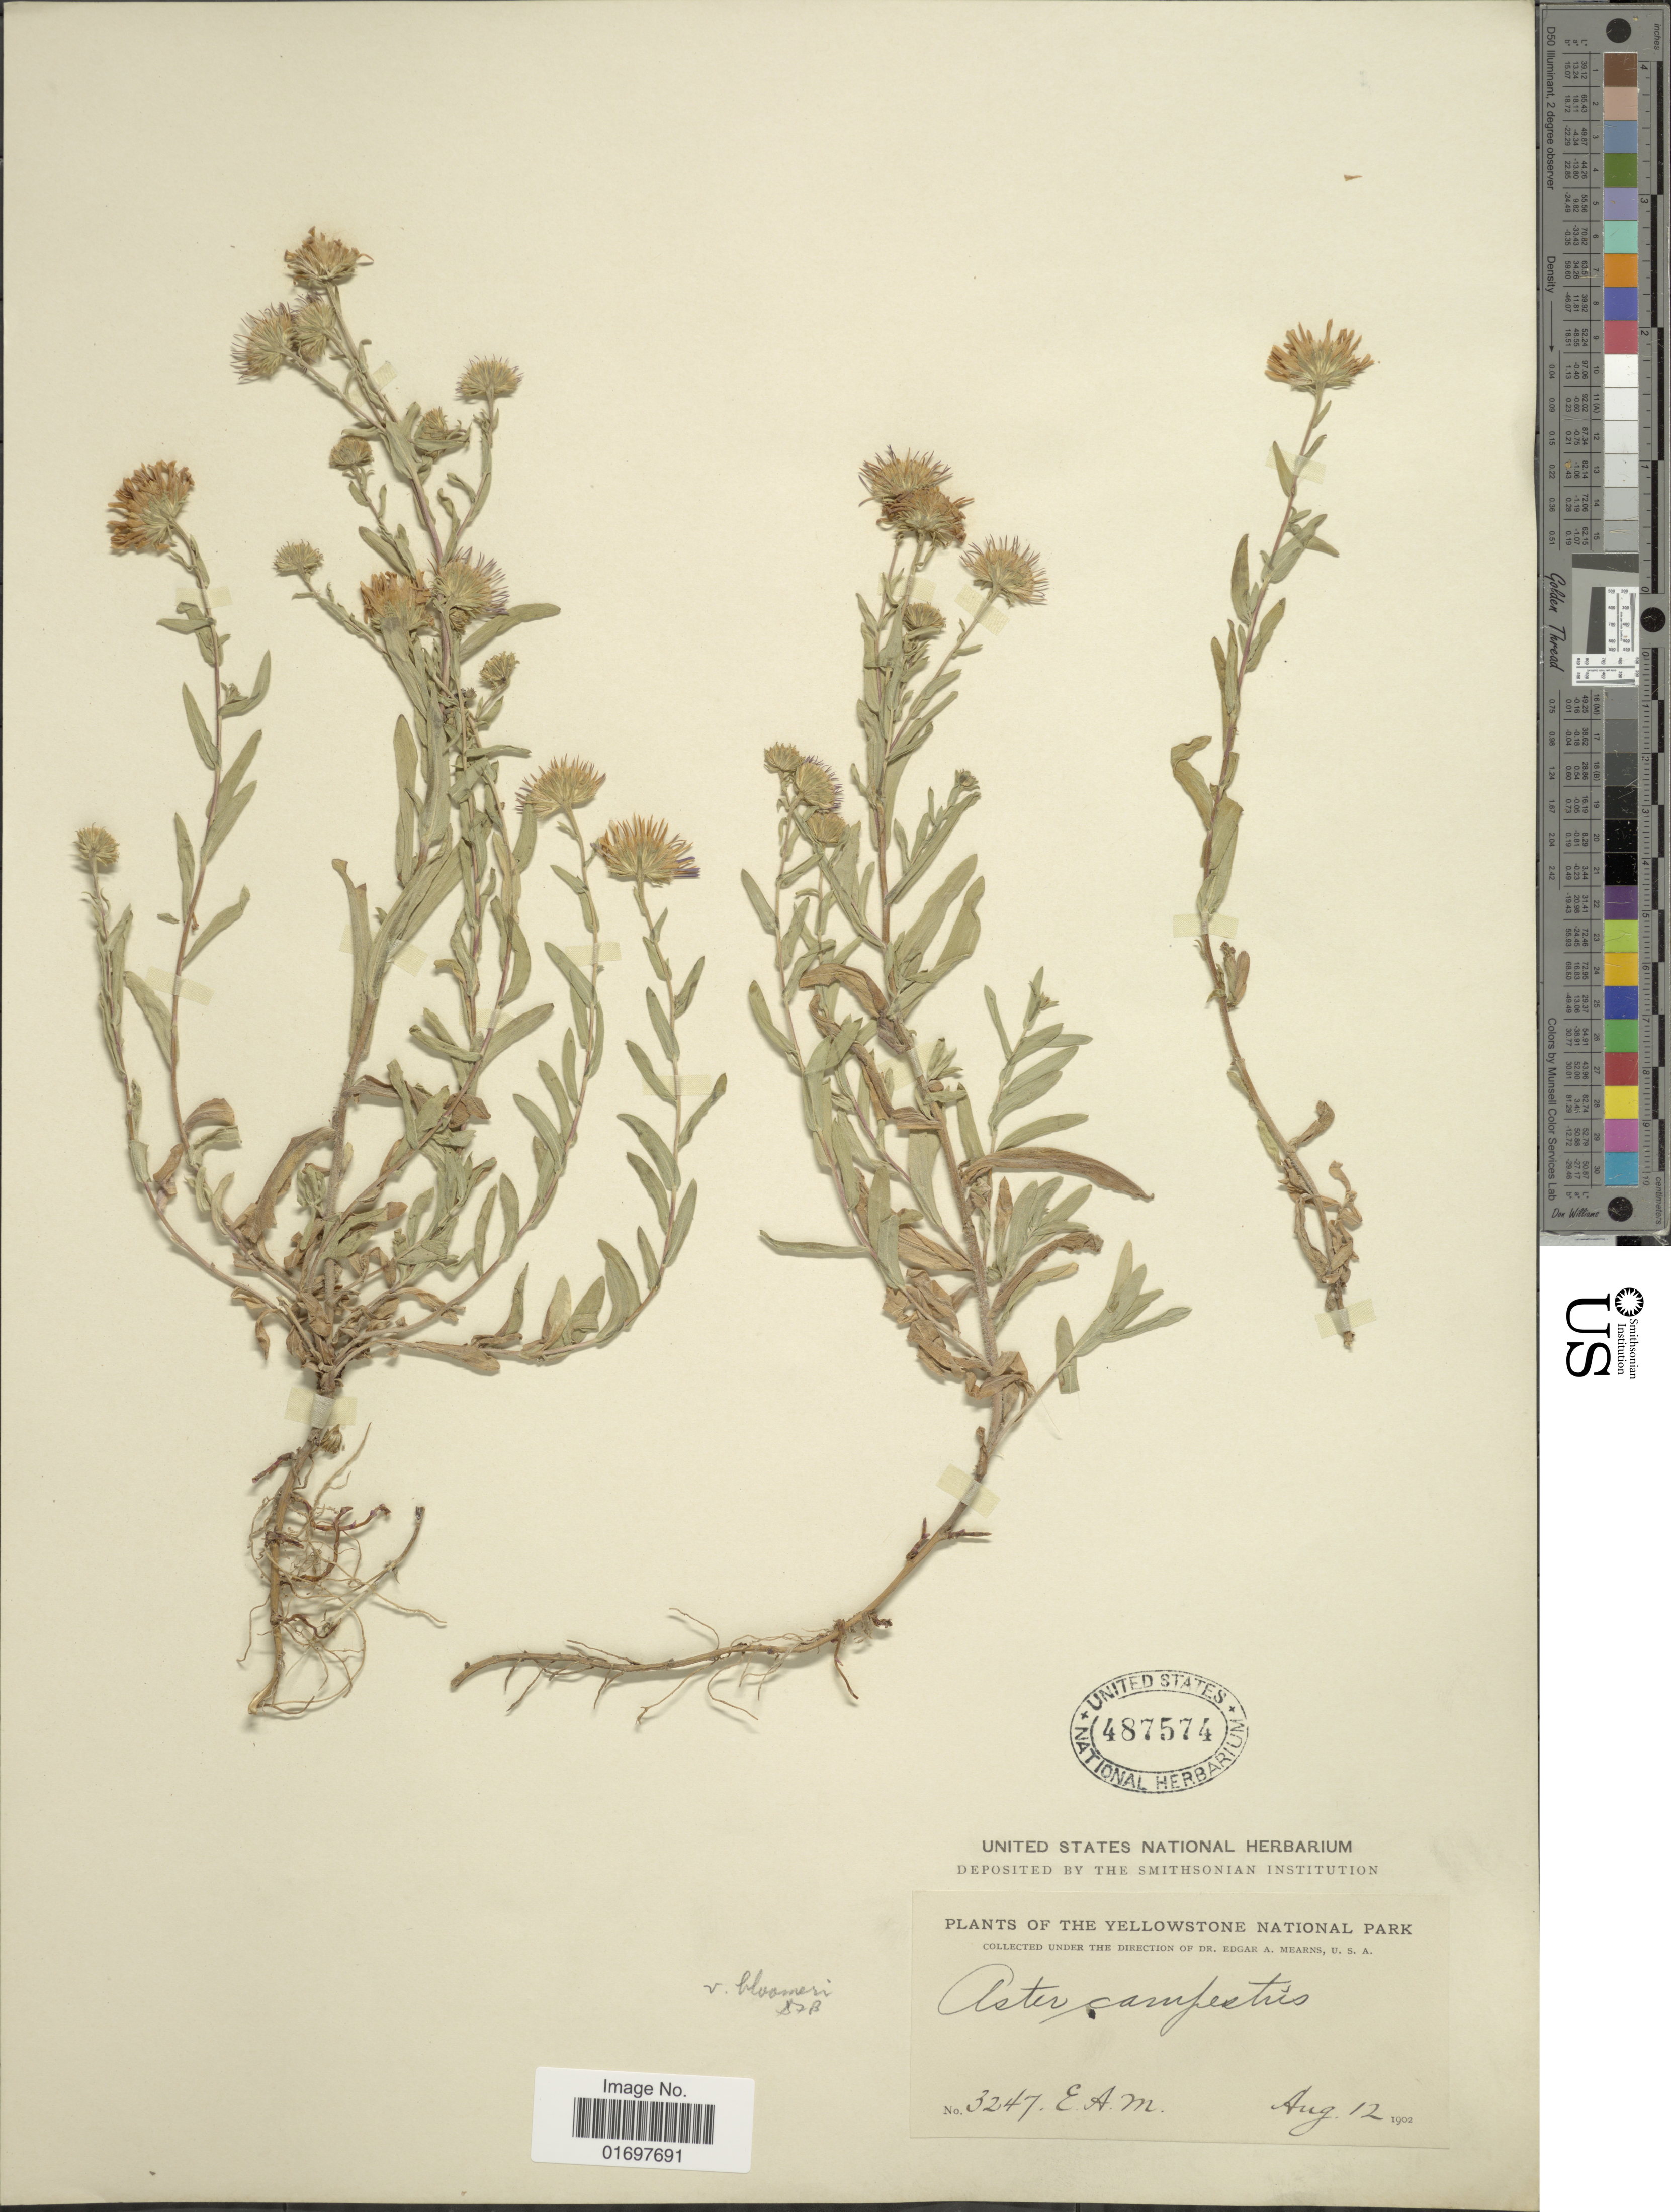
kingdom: Plantae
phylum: Tracheophyta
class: Magnoliopsida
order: Asterales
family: Asteraceae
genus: Symphyotrichum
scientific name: Symphyotrichum campestre var. bloomeri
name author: (A. Gray) G.L. Nesom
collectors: E. A. Mearns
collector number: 3247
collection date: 1902-08-12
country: United States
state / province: Wyoming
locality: Yellowstone National Park.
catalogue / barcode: US 487574